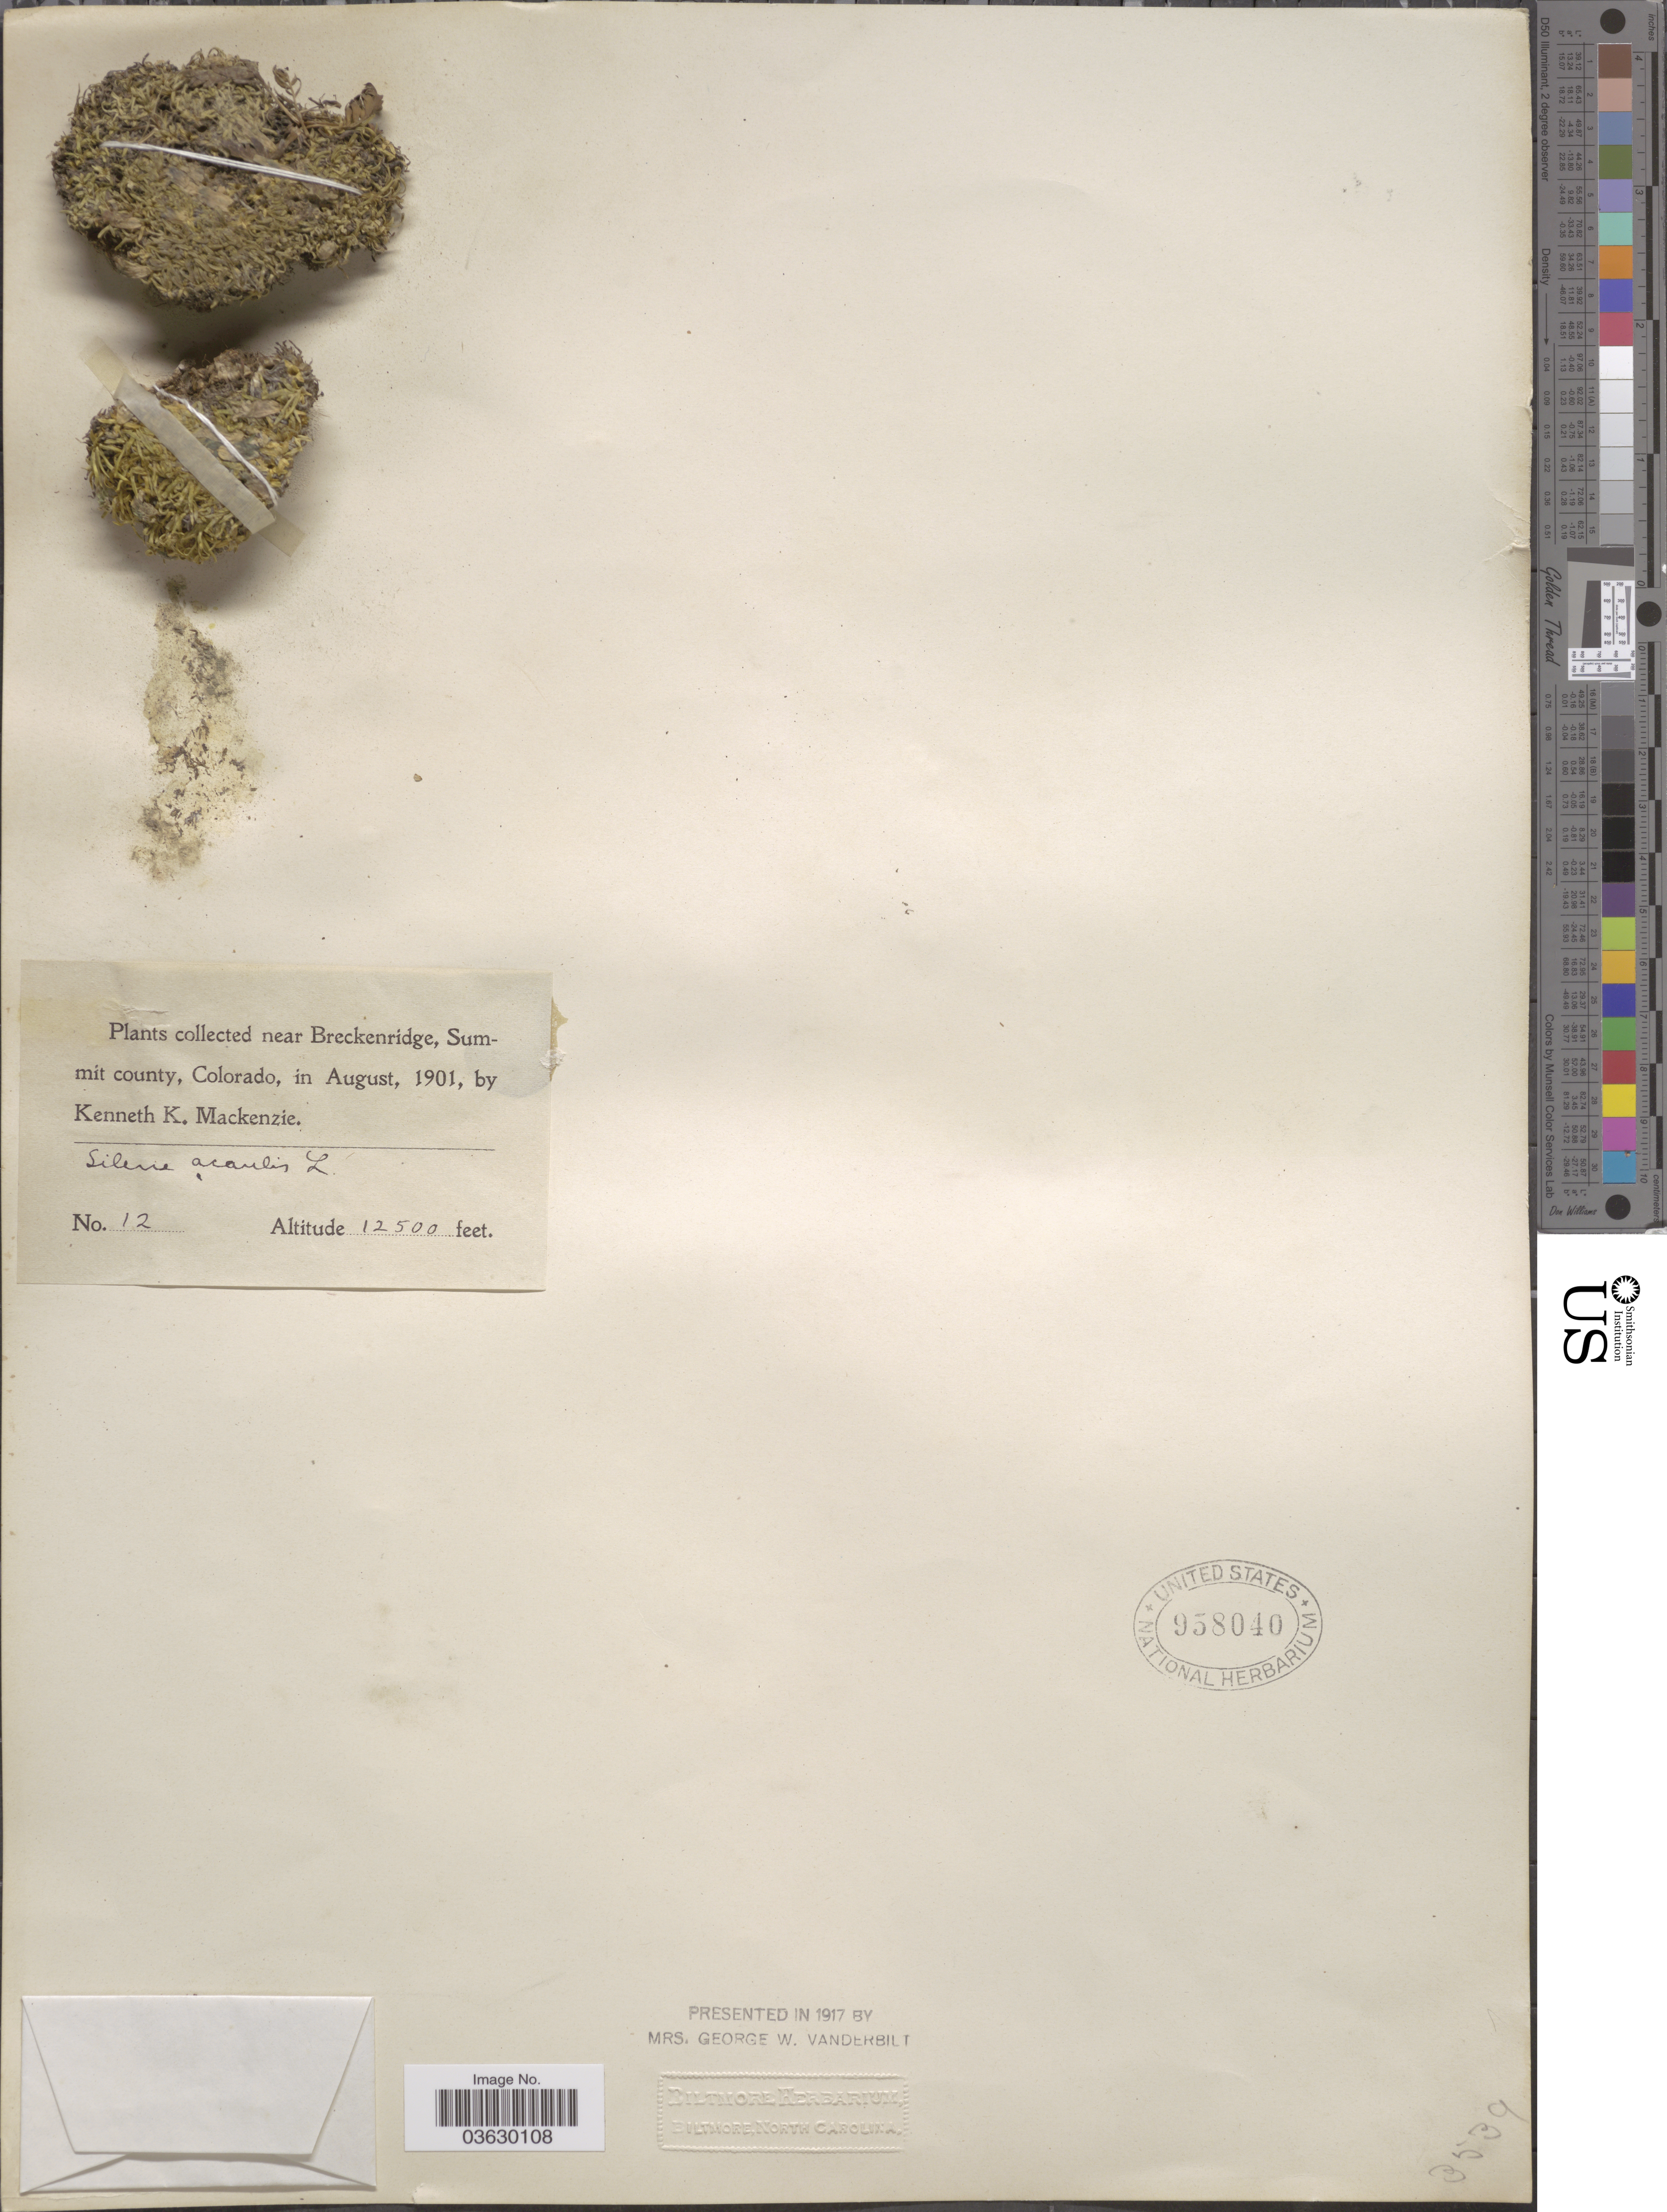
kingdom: Plantae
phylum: Tracheophyta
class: Magnoliopsida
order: Caryophyllales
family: Caryophyllaceae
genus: Silene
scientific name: Silene acaulis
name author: (L.) Jacq.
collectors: K. K. Mackenzie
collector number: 12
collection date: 1901-08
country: United States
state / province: Colorado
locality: Near Breckenridge, Summit County.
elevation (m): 3810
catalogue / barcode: US 958040